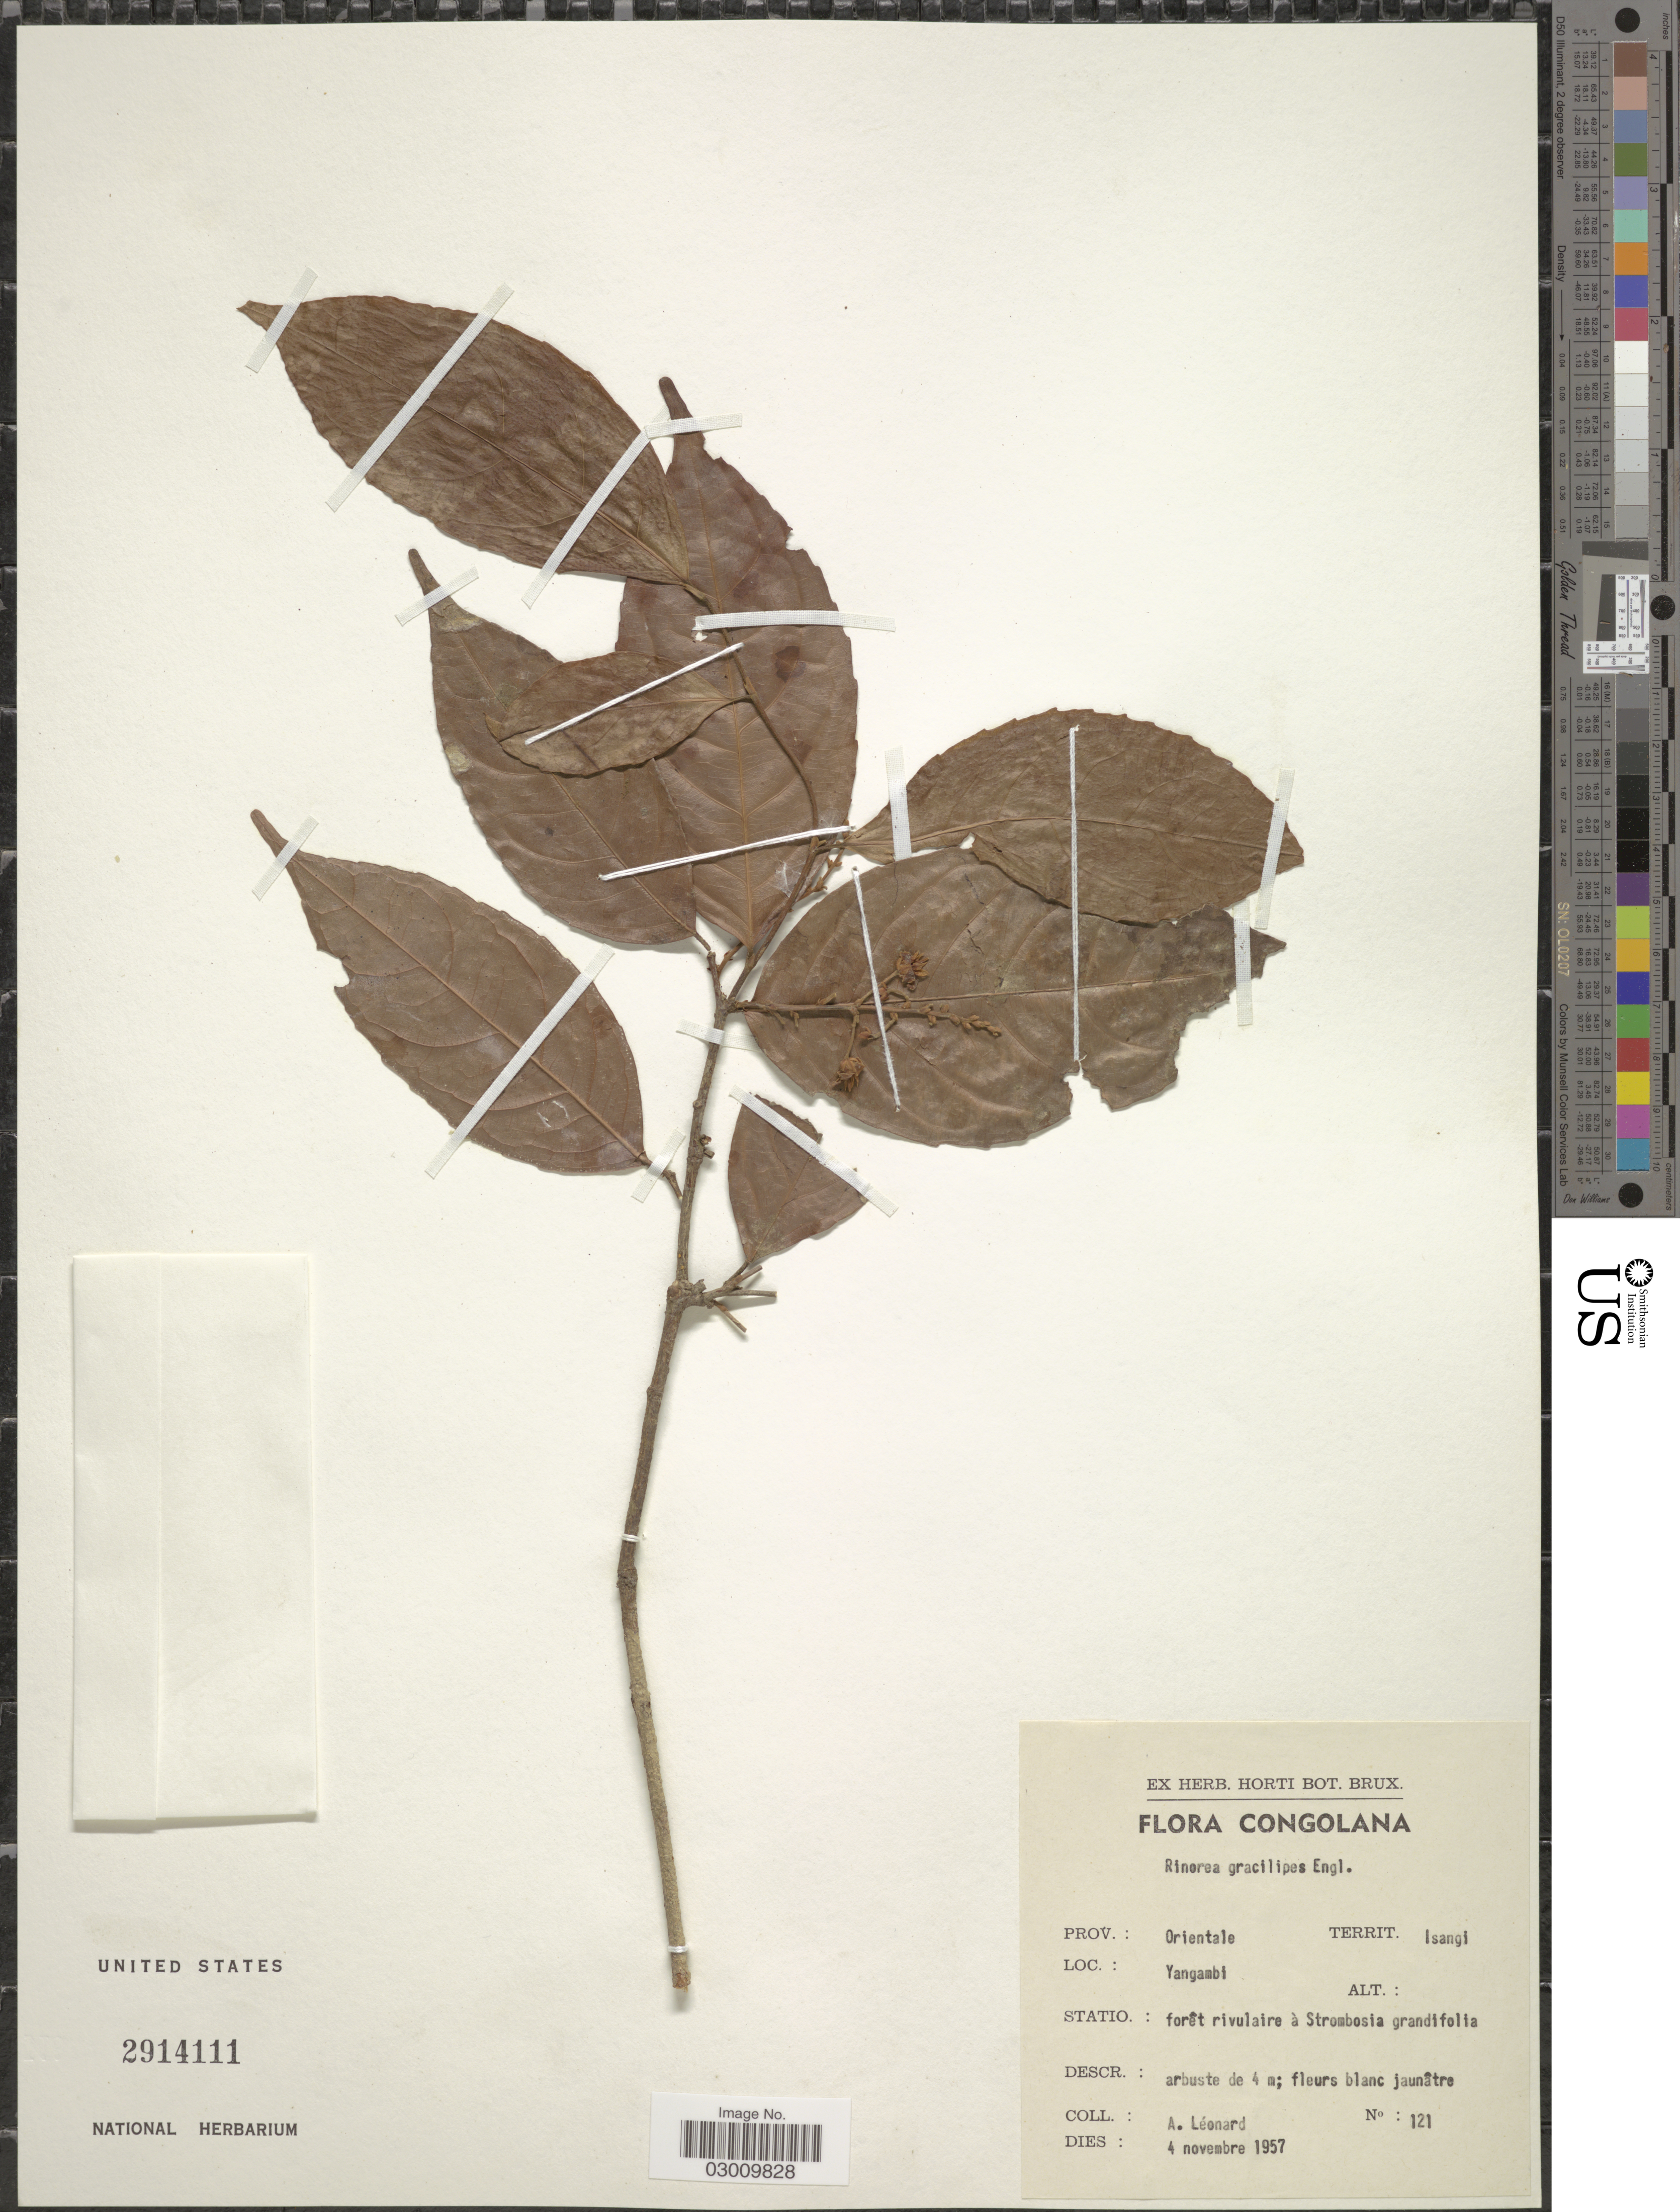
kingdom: Plantae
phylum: Tracheophyta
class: Magnoliopsida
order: Malpighiales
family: Violaceae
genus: Rinorea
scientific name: Rinorea angustifolia subsp. engleriana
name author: (De Wild. & Durand) Grey-Wilson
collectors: A. Leonard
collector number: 121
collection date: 1957-11-04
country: Congo, Democratic Republic of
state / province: Tshopo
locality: Congolana. Territ. Isangi. Yangambi.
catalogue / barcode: US 2914111